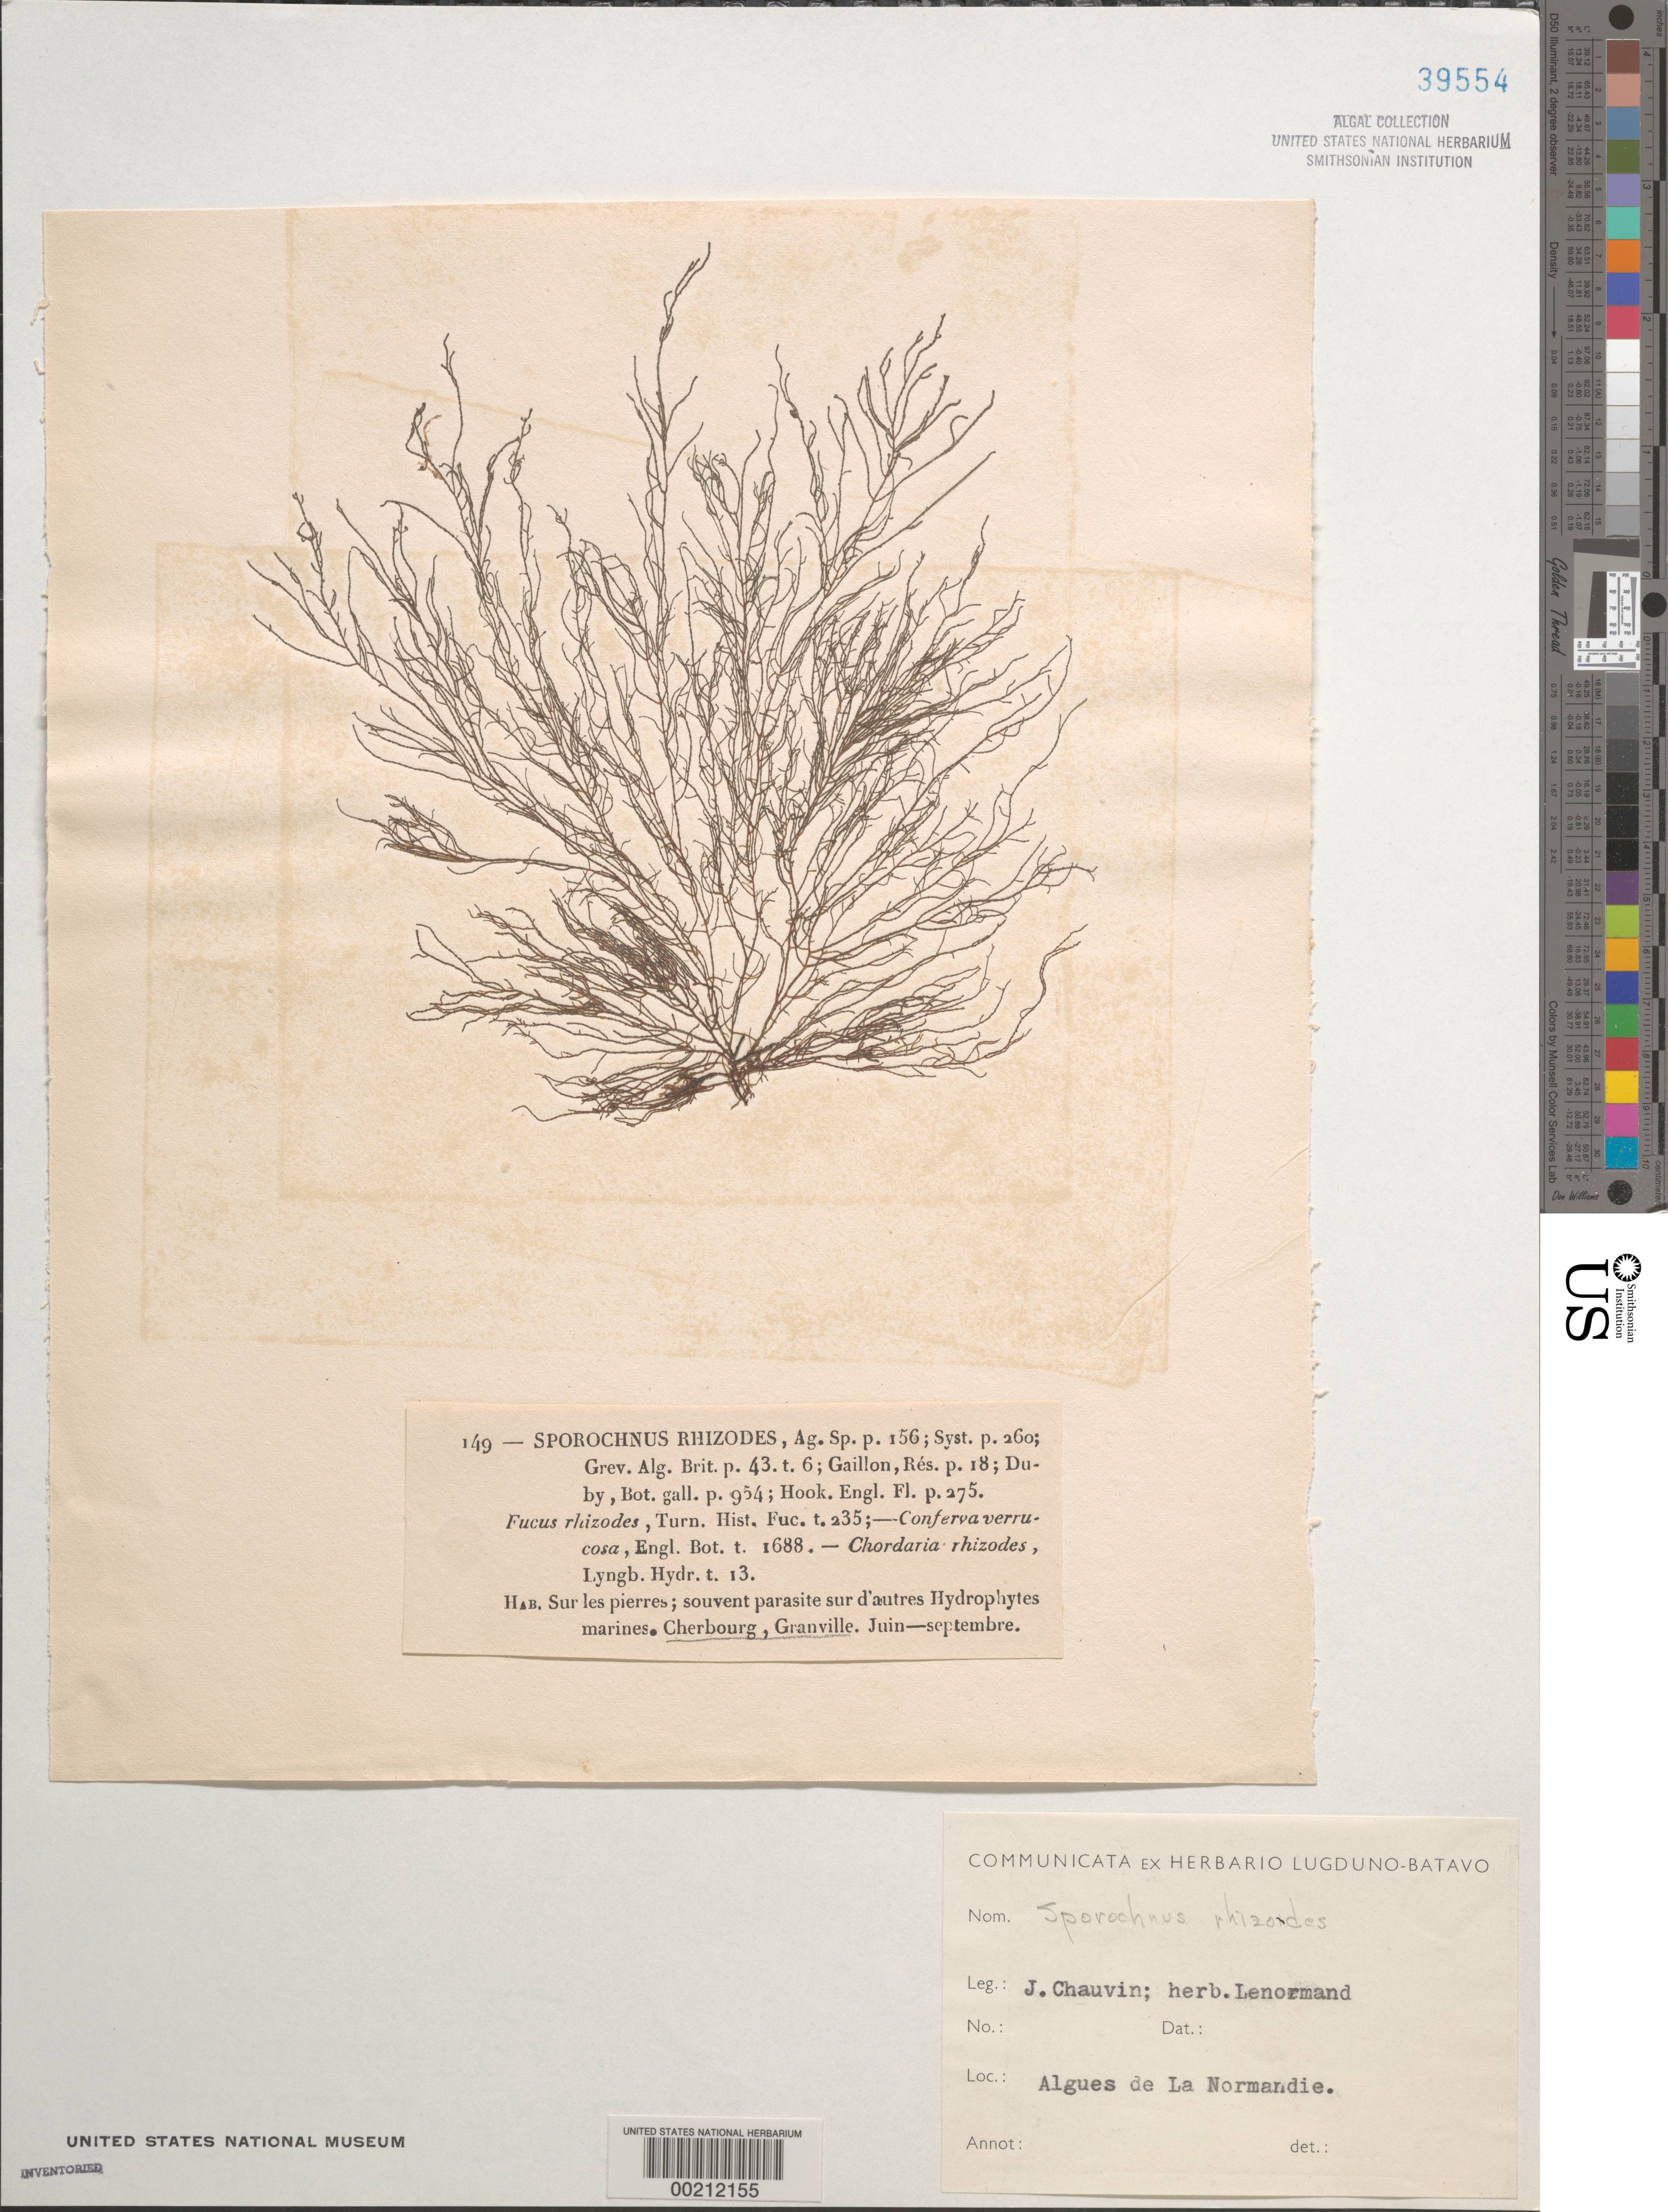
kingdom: Chromista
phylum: Ochrophyta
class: Phaeophyceae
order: Dictyotales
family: Dictyotaceae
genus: Stypopodium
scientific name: Stypopodium flabelliforme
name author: Weber Bosse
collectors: J. Chauvin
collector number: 149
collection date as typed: Jun ---- to -- Sep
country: France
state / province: Normandie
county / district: Manche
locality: Cherbourg and Granville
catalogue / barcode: US 39554